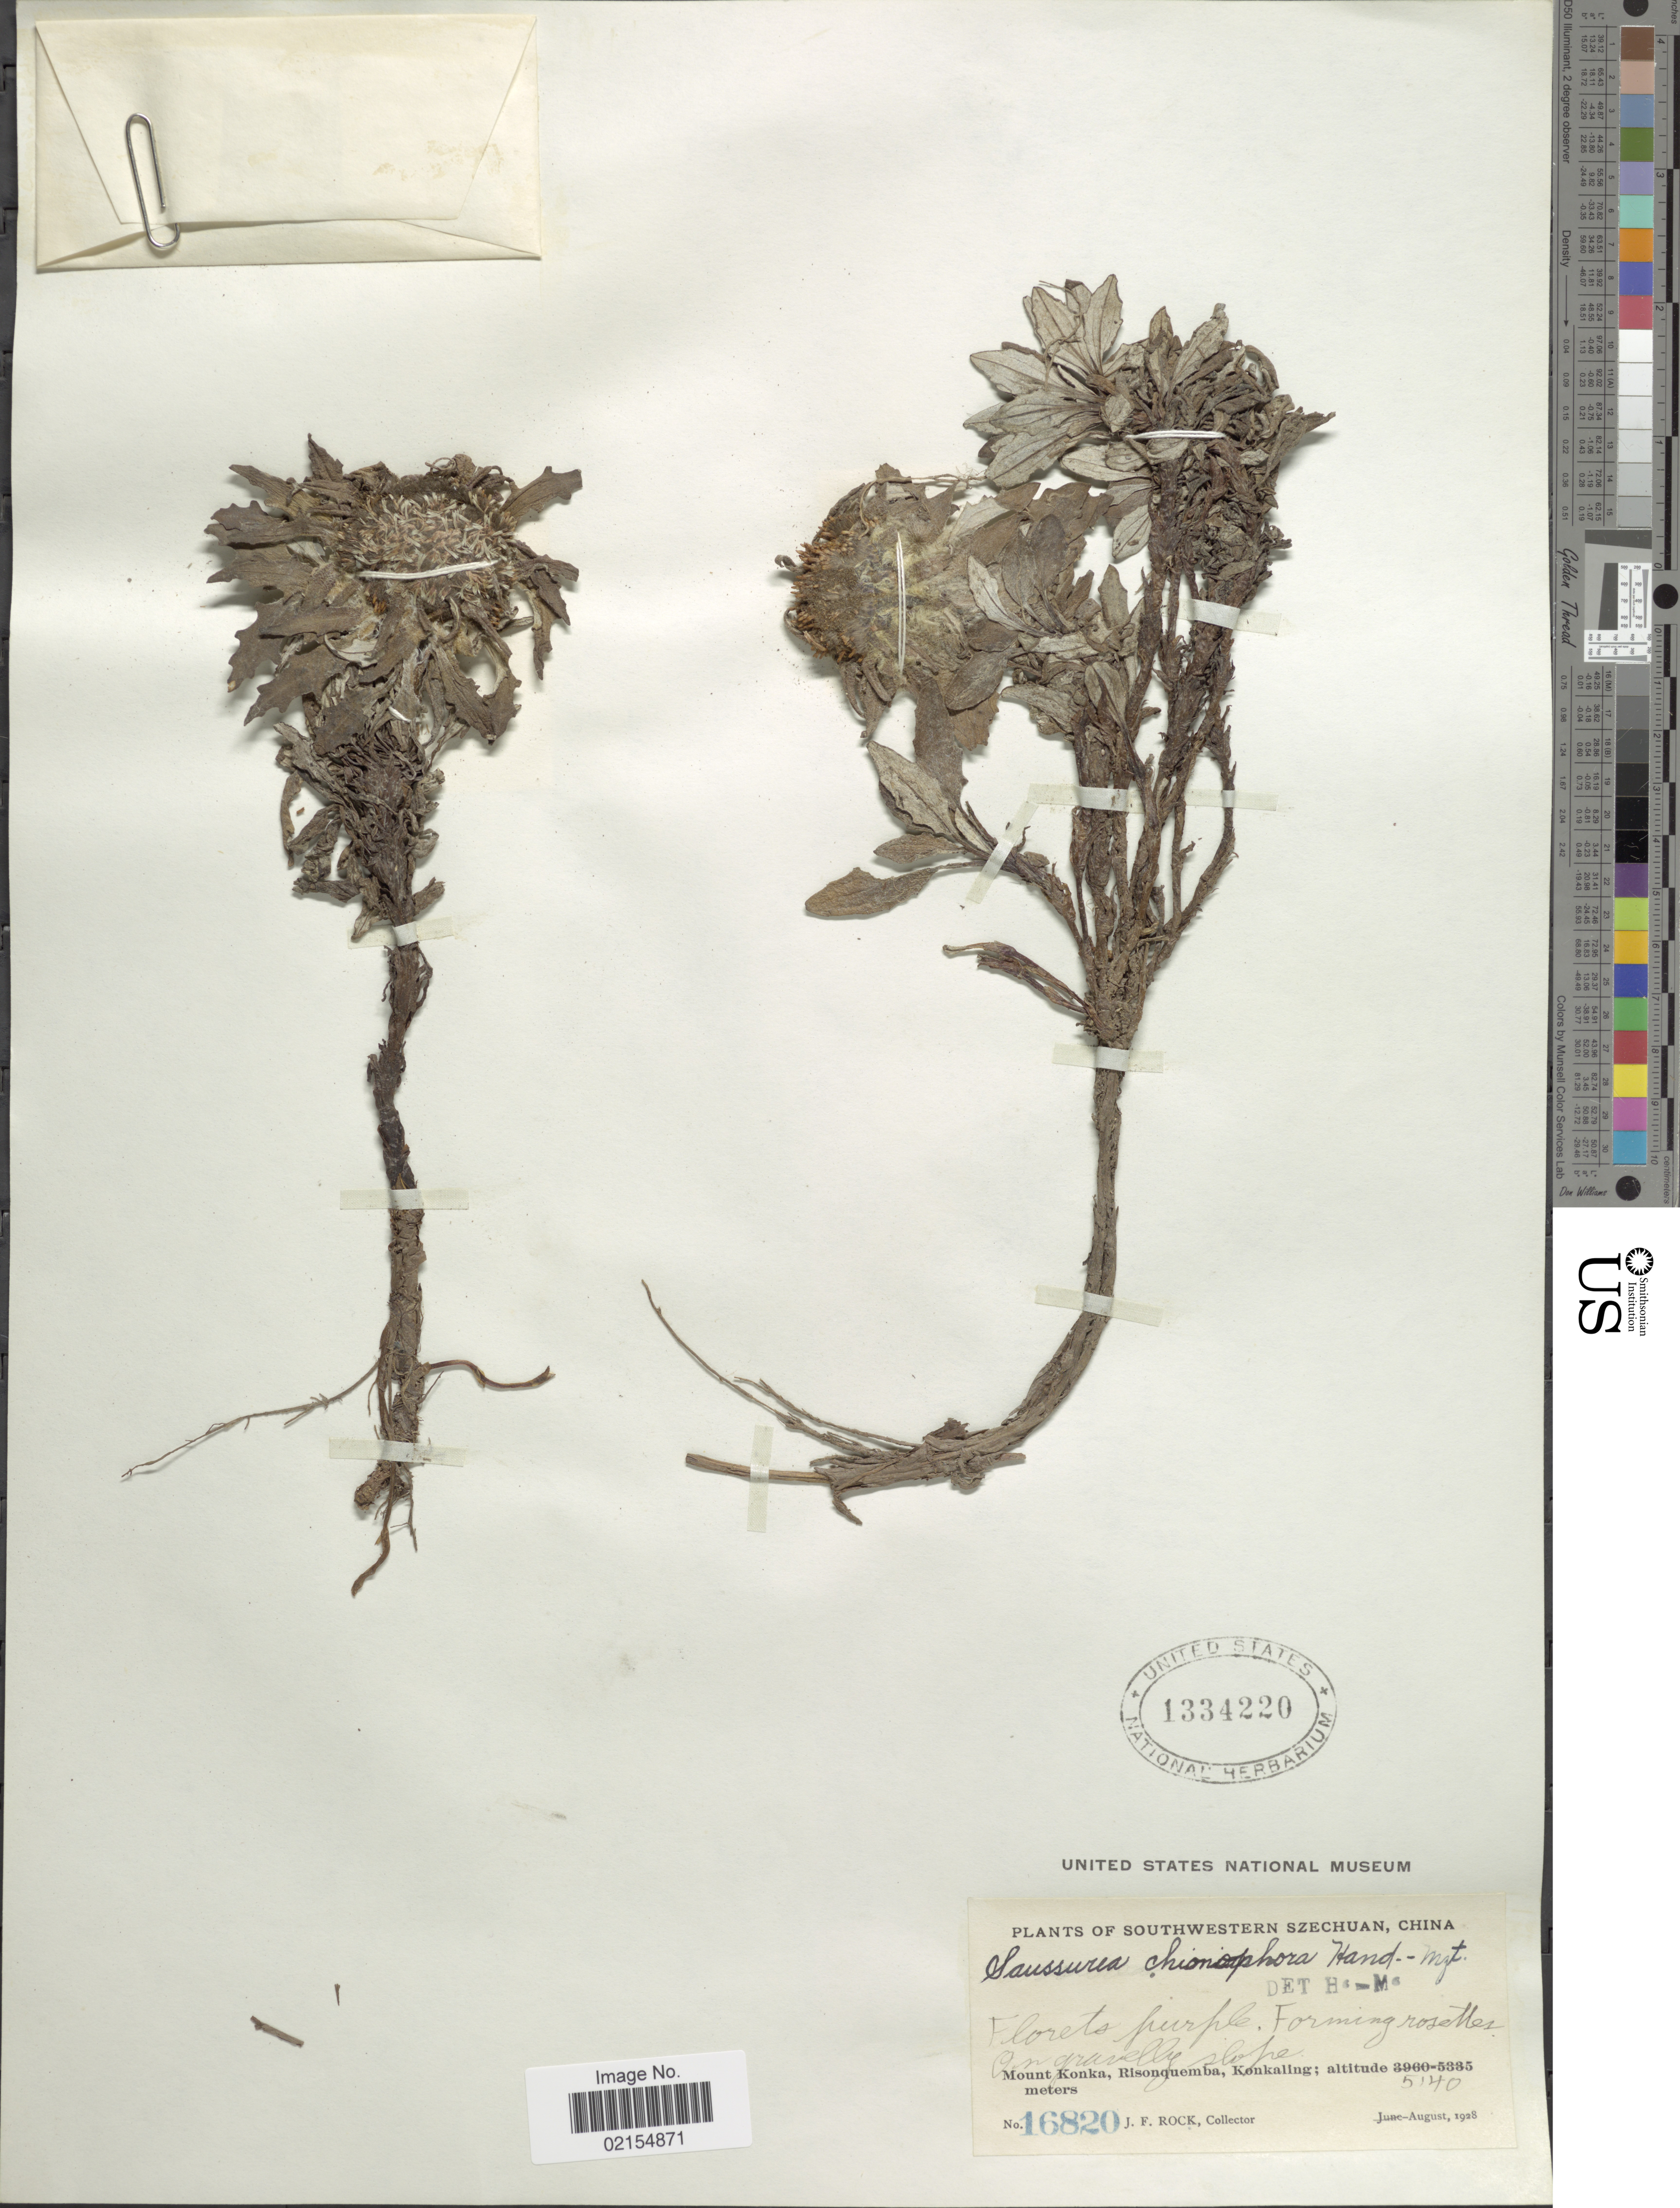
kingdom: Plantae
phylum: Tracheophyta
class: Magnoliopsida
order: Asterales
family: Asteraceae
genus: Saussurea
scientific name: Saussurea quercifolia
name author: W.W. Sm.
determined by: Chen, Yousheng S.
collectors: J. Rock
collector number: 16820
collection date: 1928-08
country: China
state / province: Sichuan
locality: Southwestern Szechuan, China, Mount Konka, Risonquemba, Konkaling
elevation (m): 5140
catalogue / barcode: US 1334220